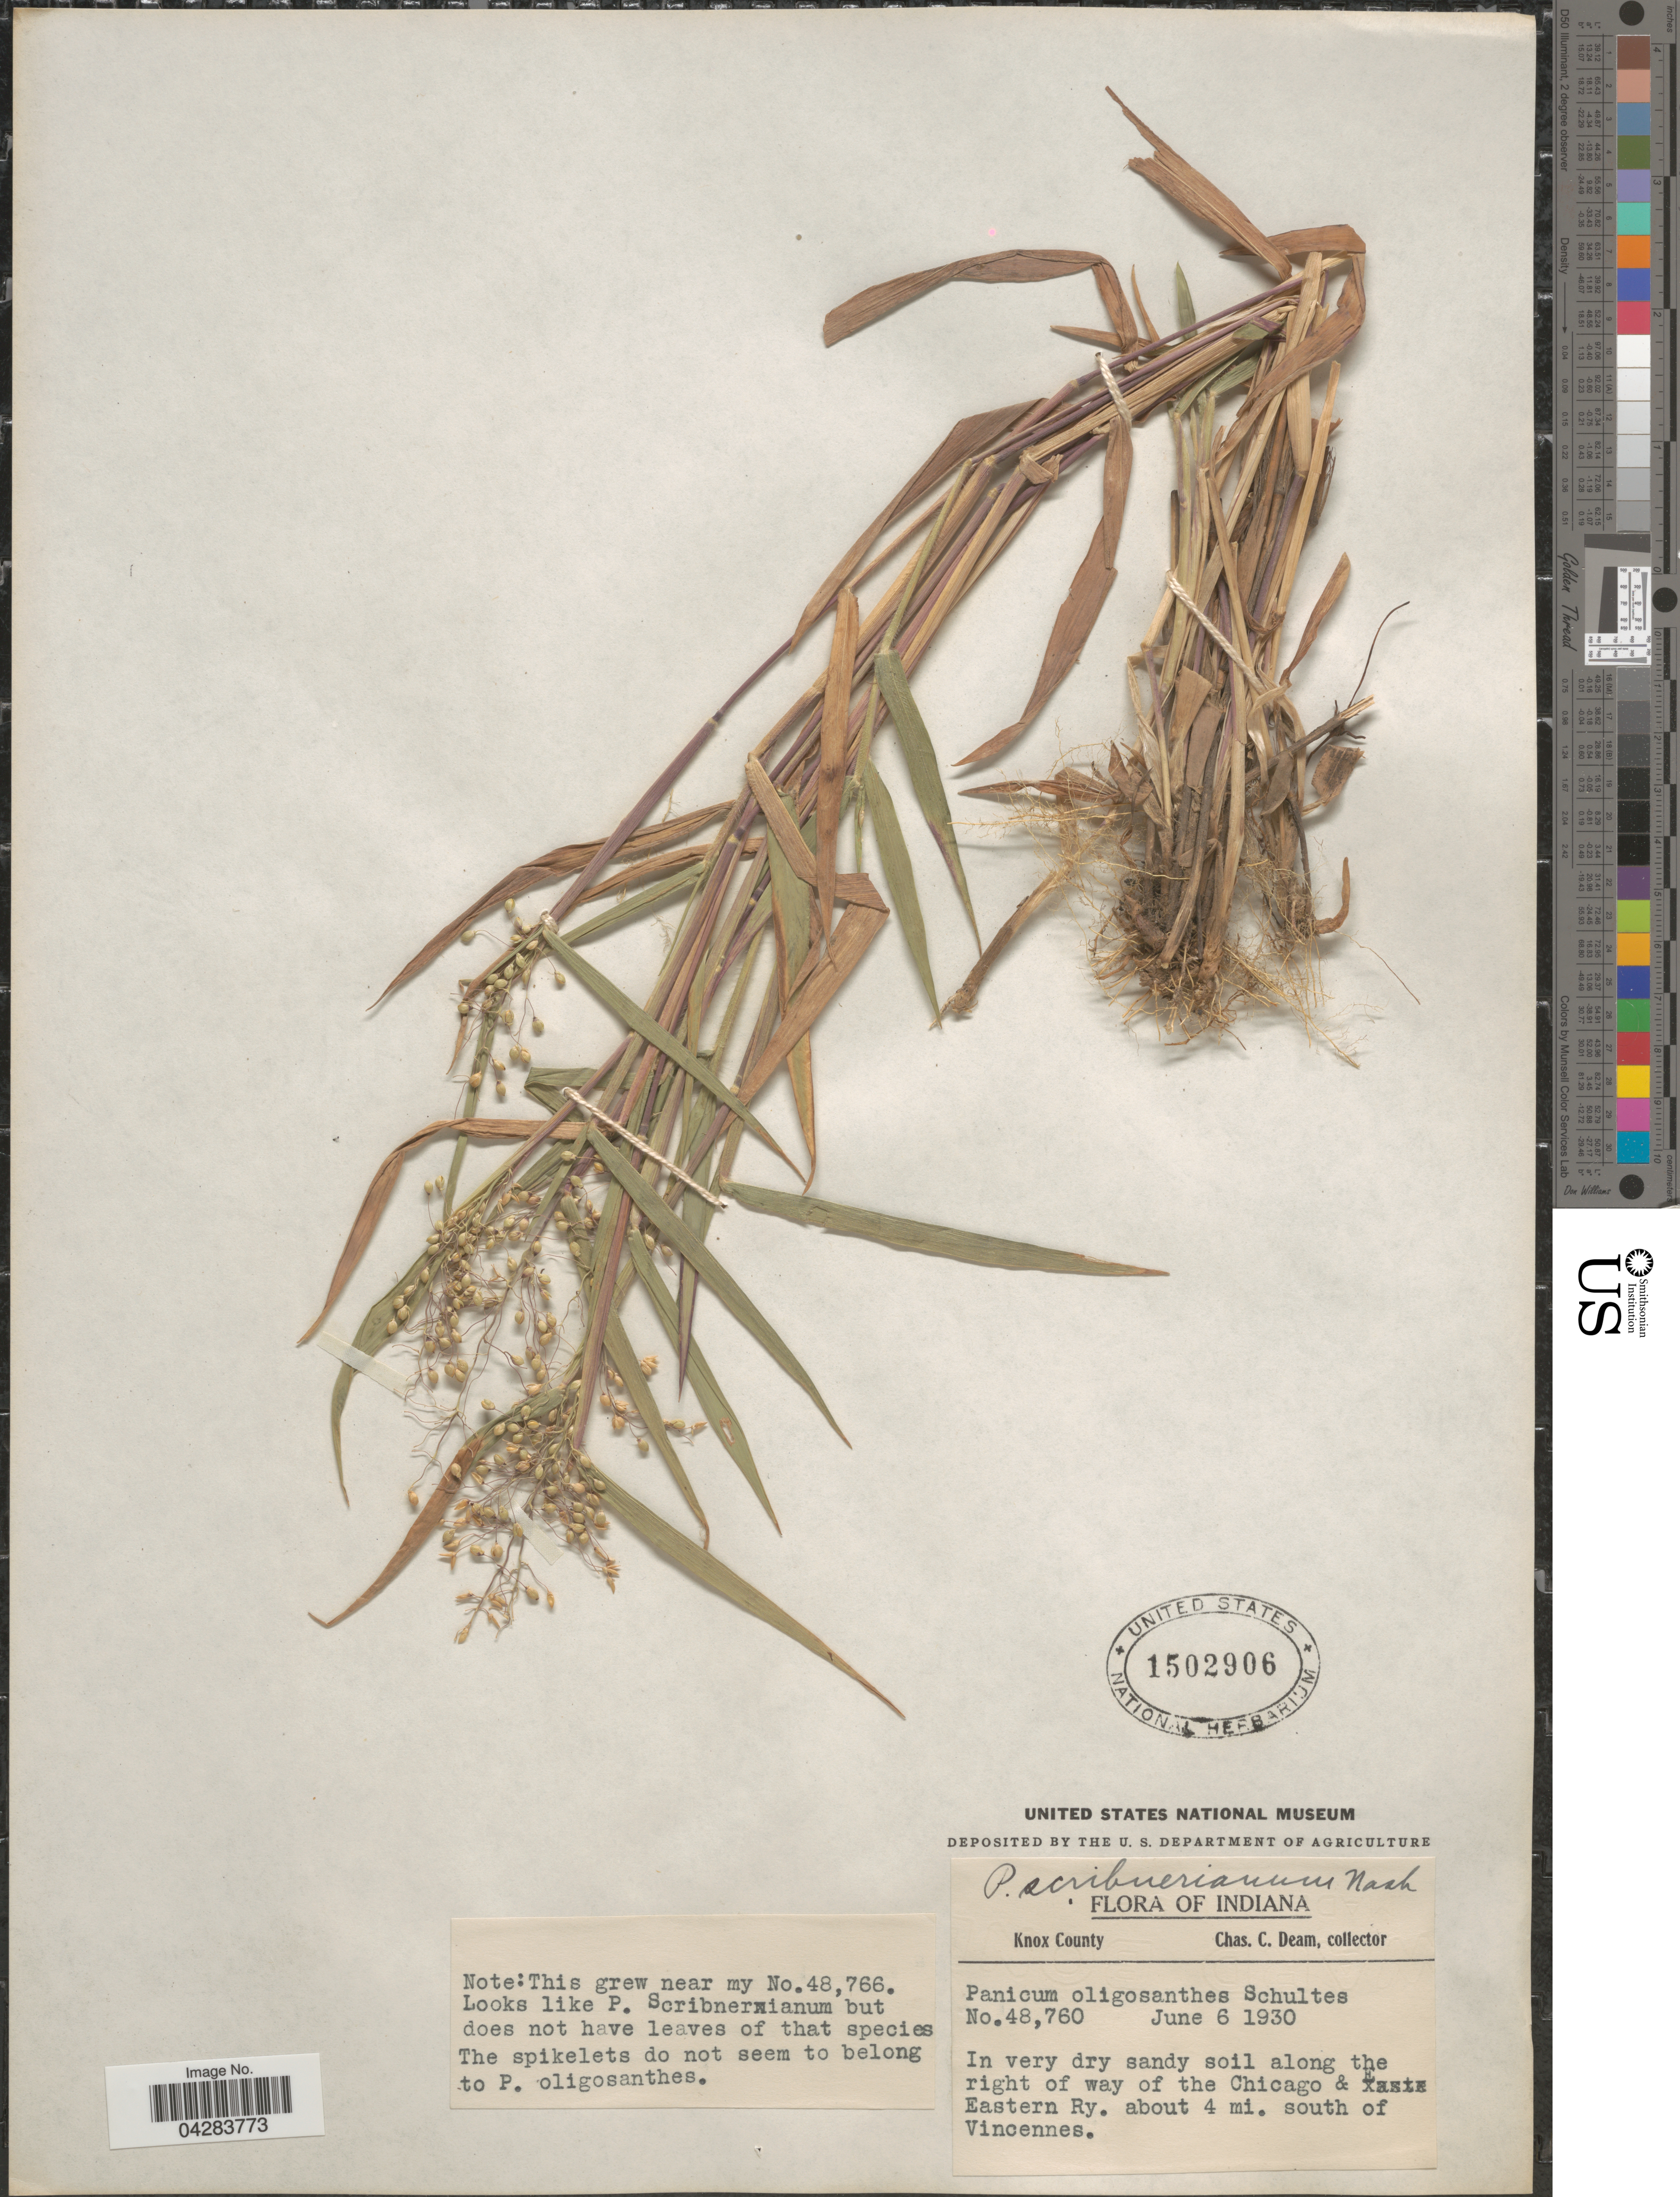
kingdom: Plantae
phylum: Tracheophyta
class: Liliopsida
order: Poales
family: Poaceae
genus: Dichanthelium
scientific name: Dichanthelium oligosanthes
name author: (Schult.) Gould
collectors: C. C. Deam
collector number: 48760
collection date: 1930-06-06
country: United States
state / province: Indiana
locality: Knox County. In very dry sandy soil along the right way of the Chicago & Eastern Ry. about 4 mi. south of Vincennes.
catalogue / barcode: US 1502906